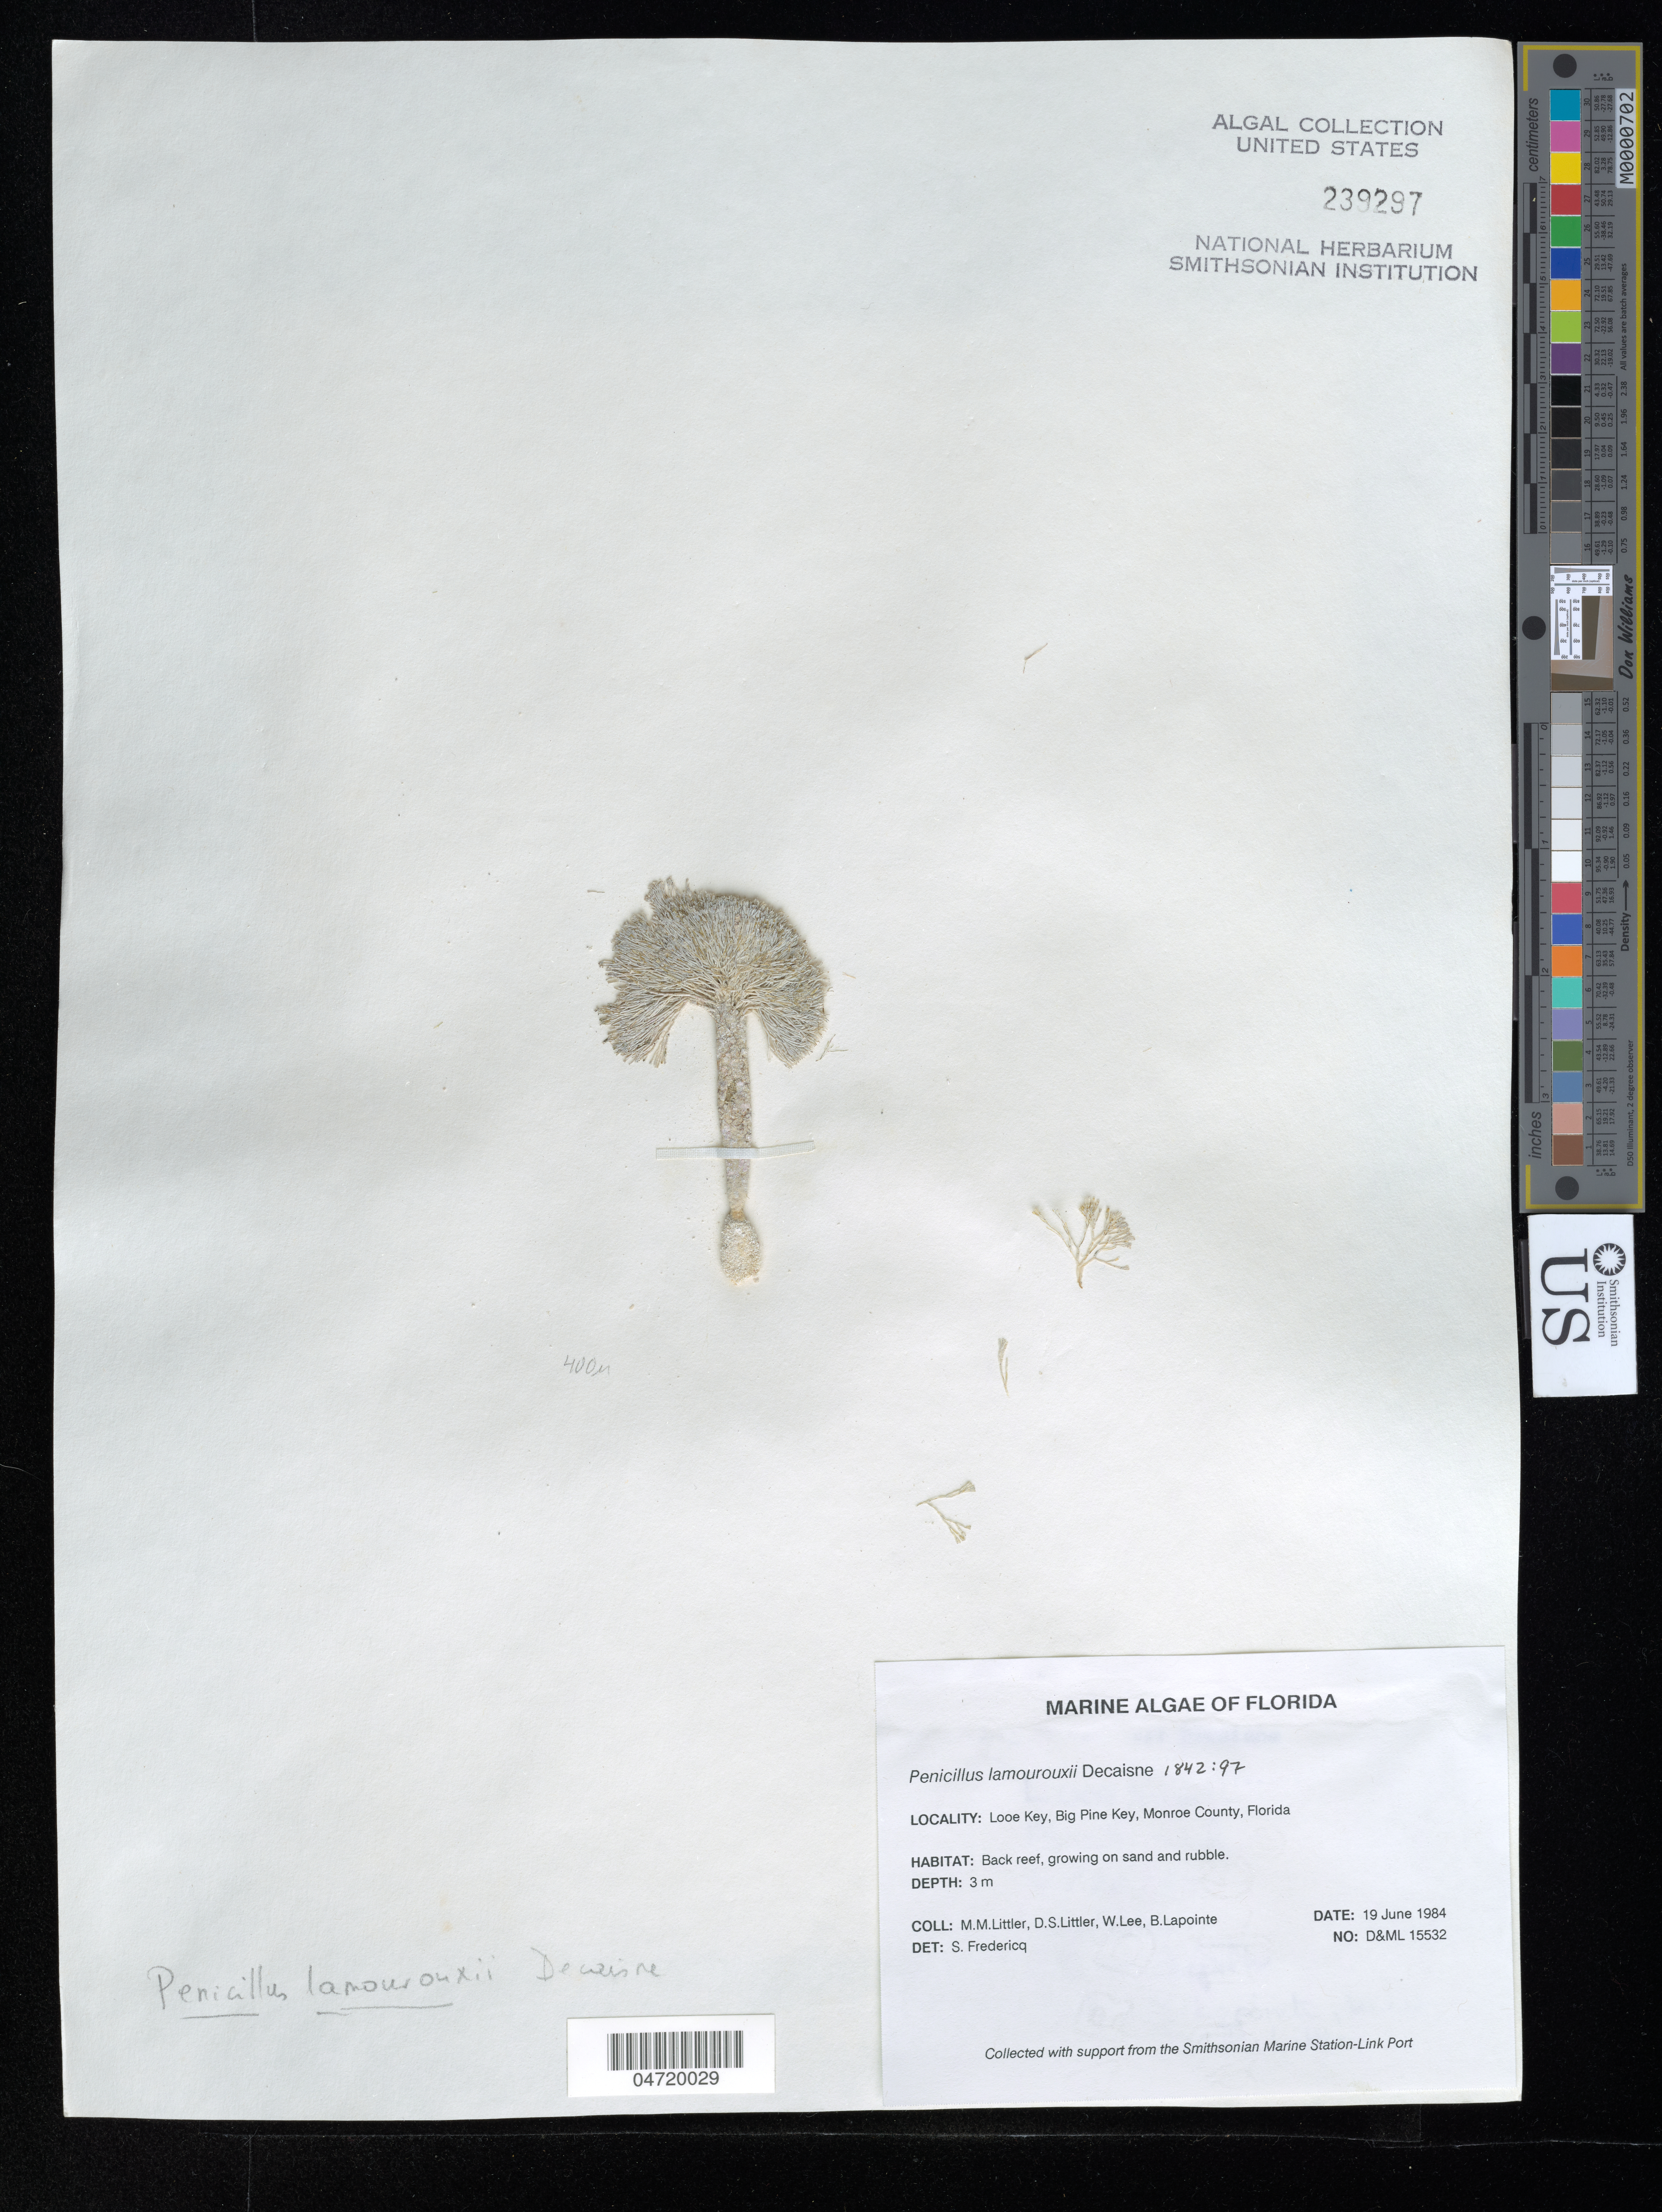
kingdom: Plantae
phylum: Chlorophyta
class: Ulvophyceae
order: Bryopsidales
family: Udoteaceae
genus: Penicillus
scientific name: Penicillus lamourouxii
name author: Decne.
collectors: M. M. Littler, D. S. Littler, W. Lee & B. Lapointe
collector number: D&ML15532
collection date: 1984-06-19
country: United States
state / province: Florida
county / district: Monroe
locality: Looe Key, Big Pine Key, Monroe County.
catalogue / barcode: US 239297